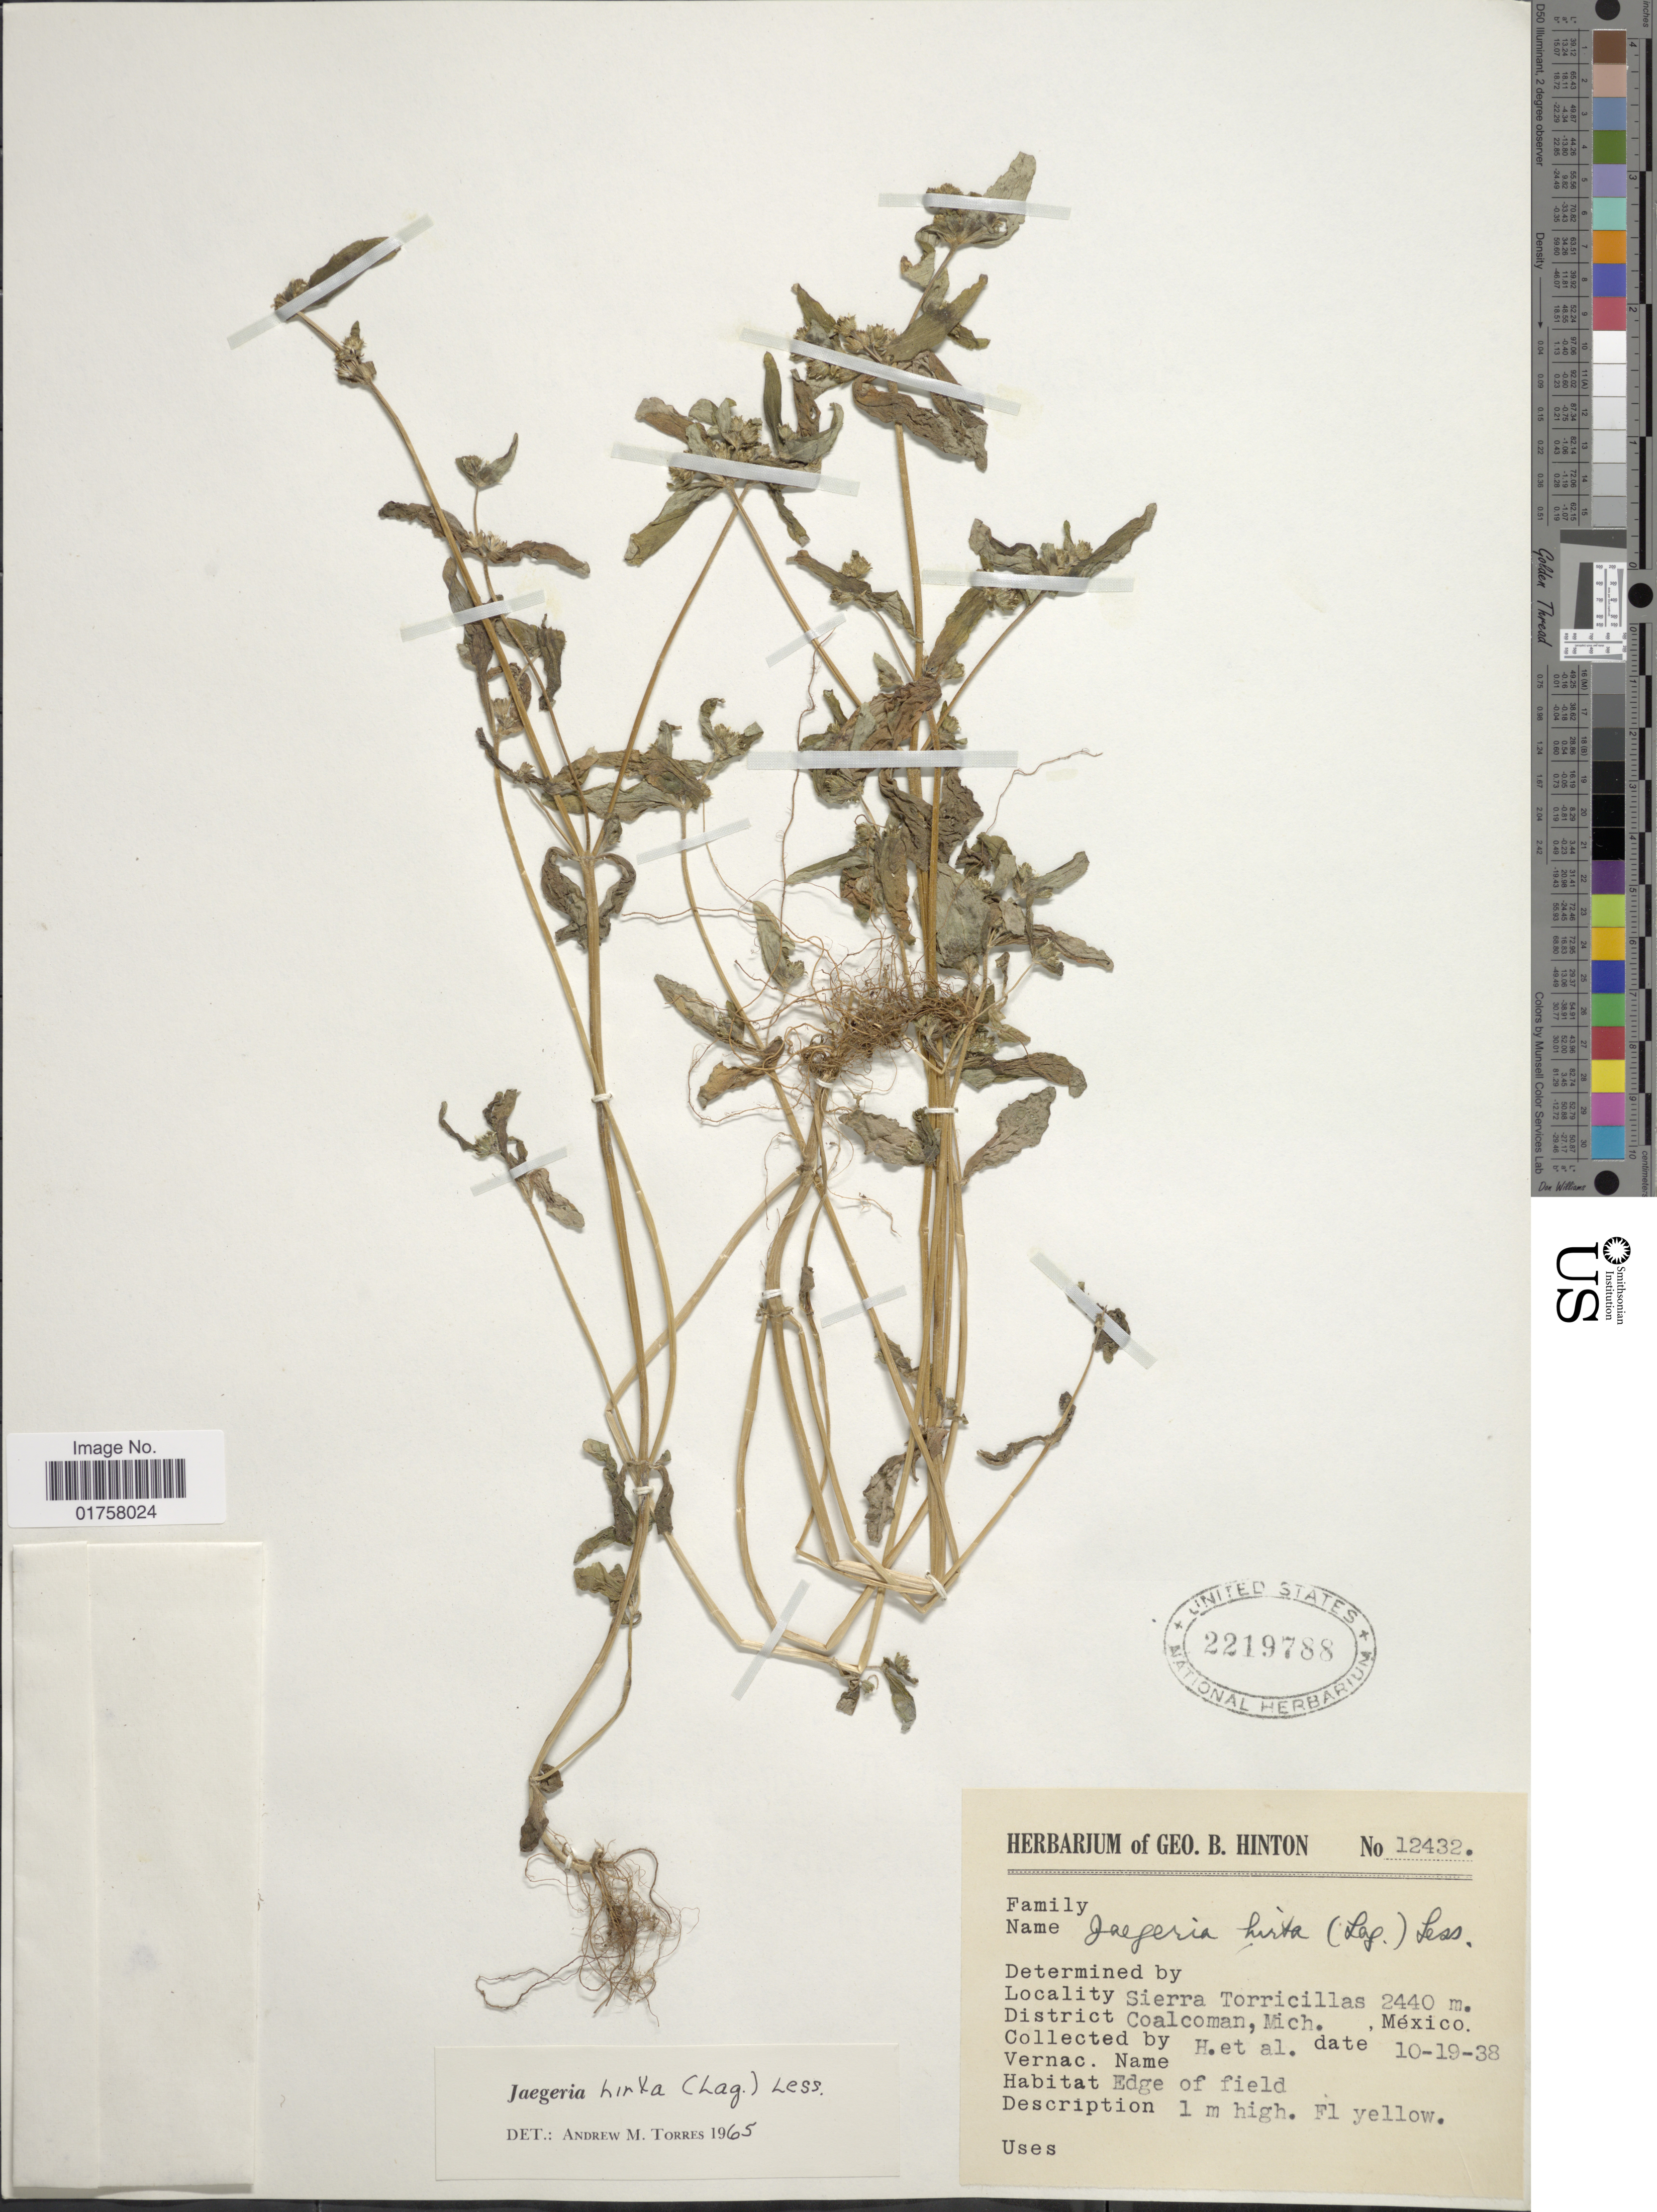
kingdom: Plantae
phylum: Tracheophyta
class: Magnoliopsida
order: Asterales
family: Asteraceae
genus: Jaegeria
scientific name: Jaegeria hirta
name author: (Lag.) Less.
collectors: G. B. Hinton & et al.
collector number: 12432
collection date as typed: Transcribed d/m/y: 19/10/38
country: Mexico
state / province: Michoacán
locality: Sierra Torricillas, District Coalcoman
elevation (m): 2440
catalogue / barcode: US 2219788